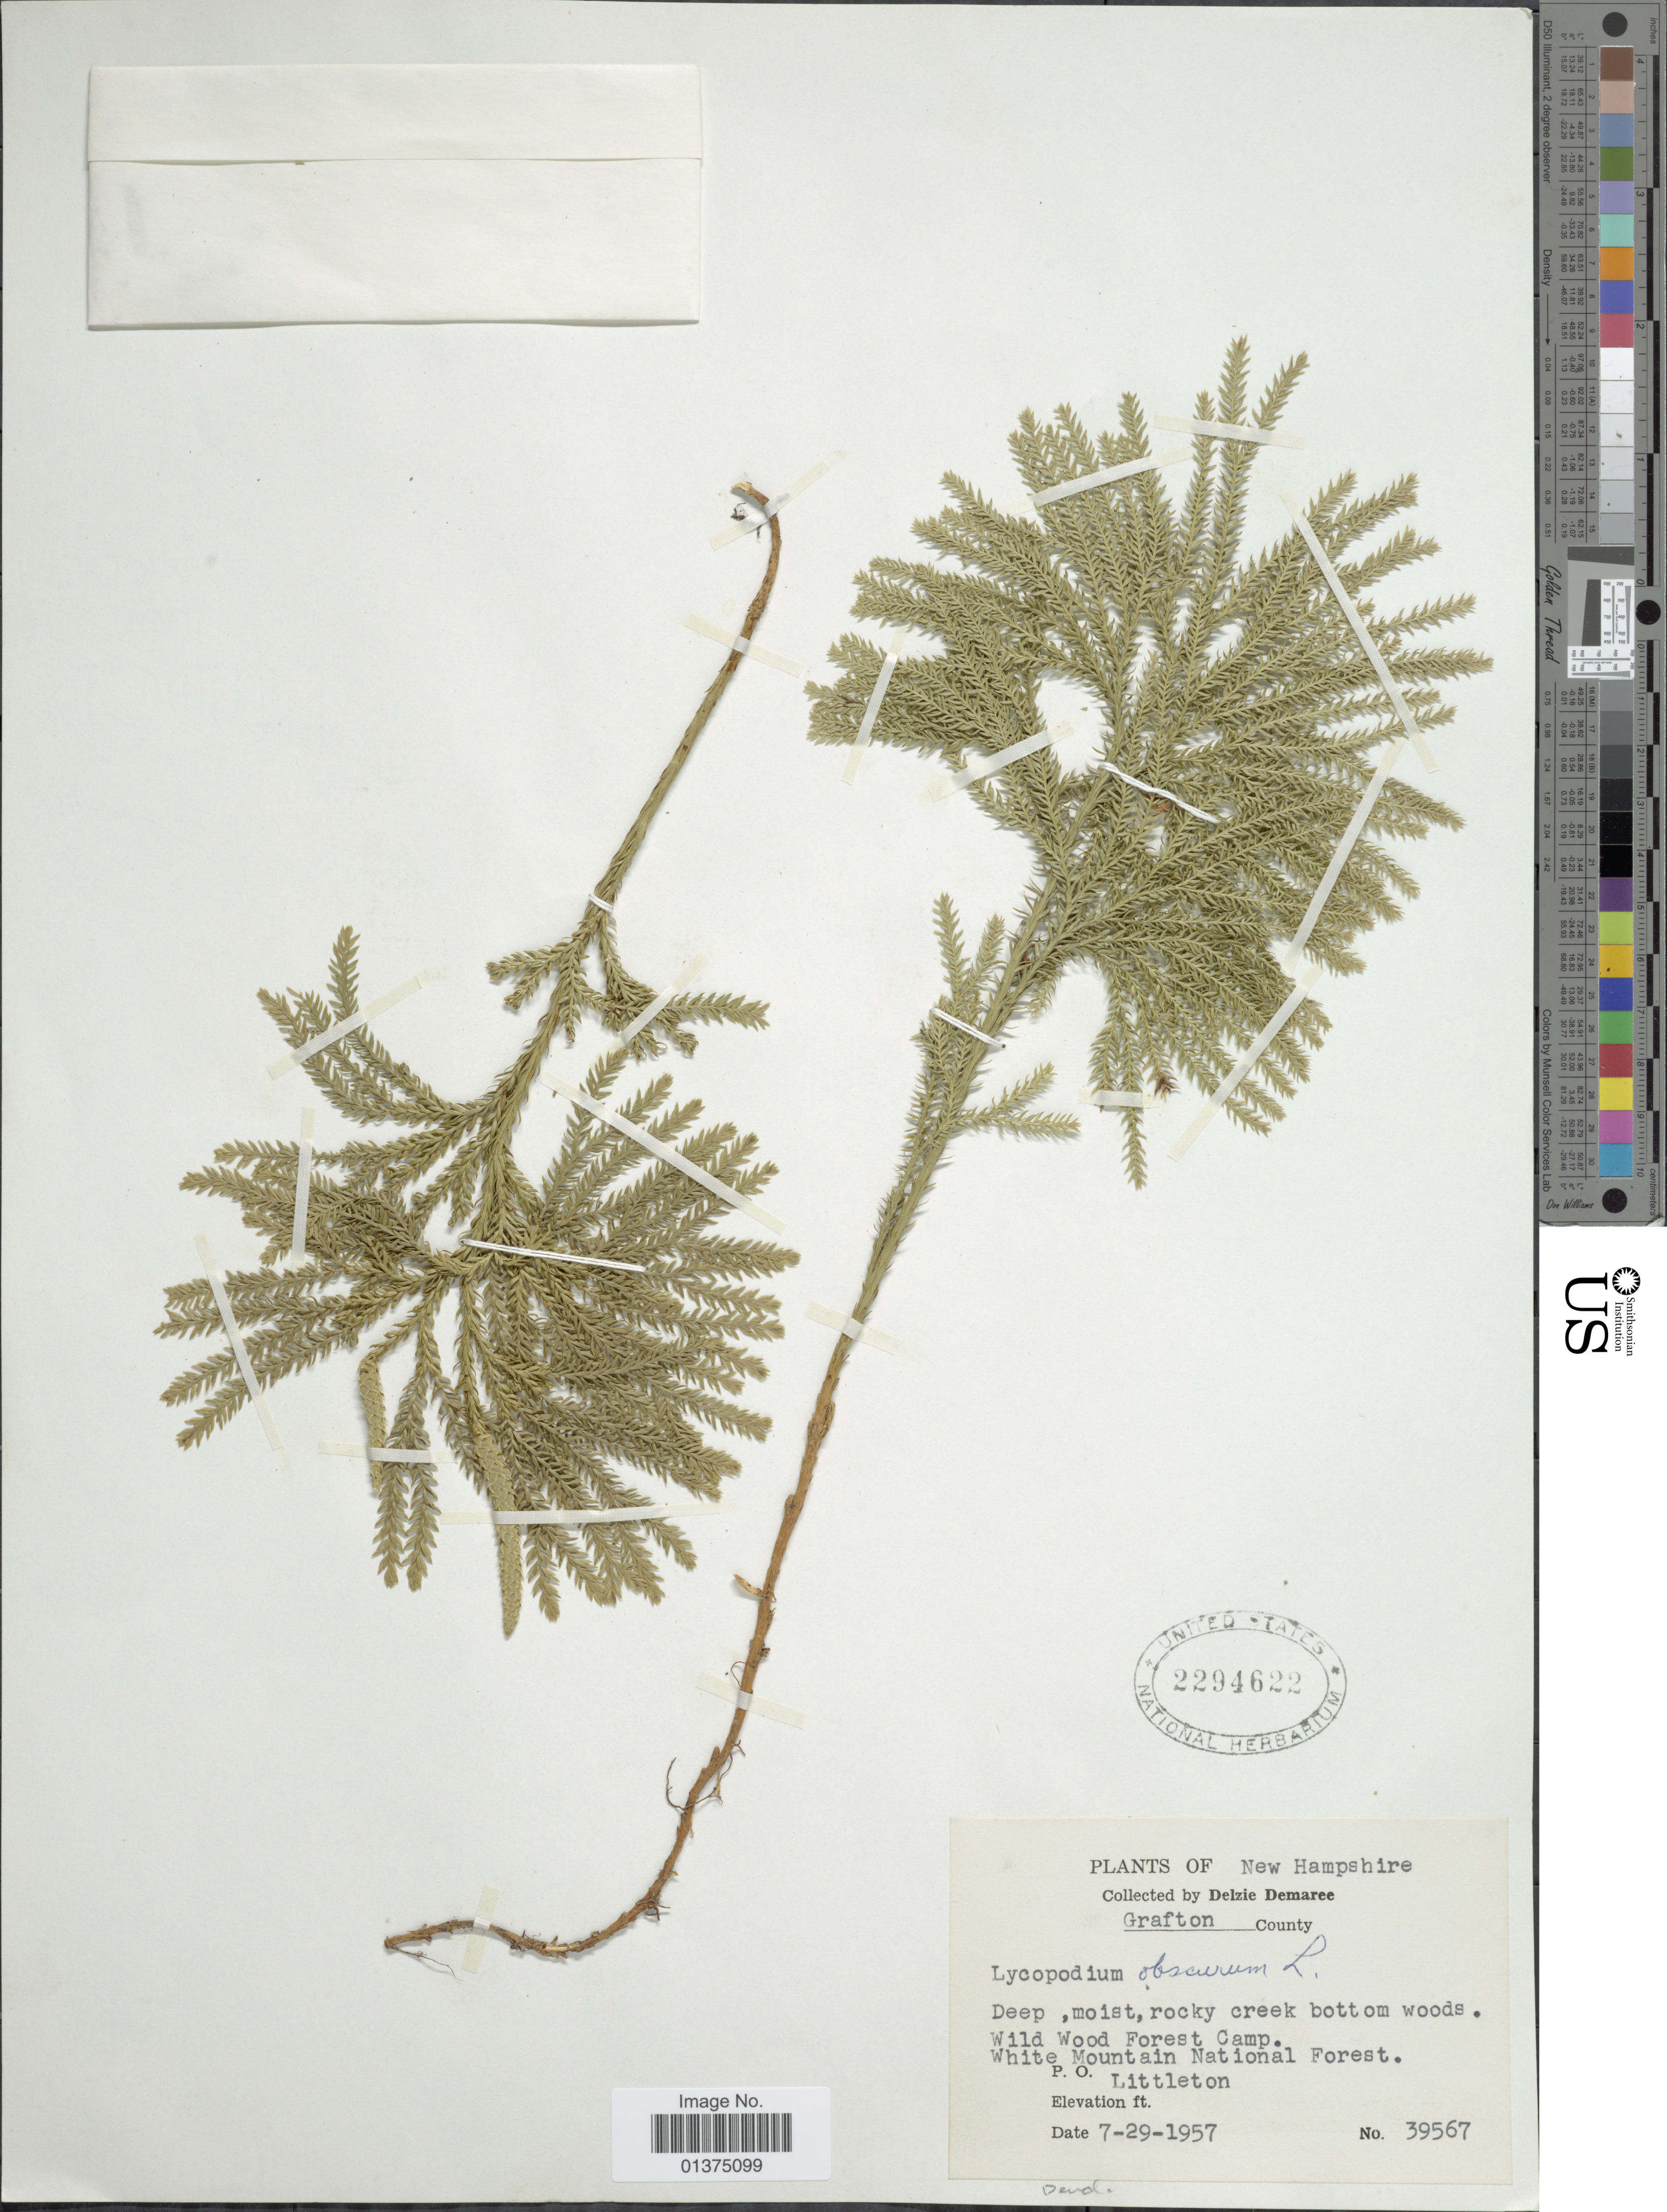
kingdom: Plantae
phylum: Tracheophyta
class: Lycopodiopsida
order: Lycopodiales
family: Lycopodiaceae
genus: Dendrolycopodium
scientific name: Dendrolycopodium dendroideum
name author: (Michx.) A. Haines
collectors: D. Demaree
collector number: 39567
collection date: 1957-07-29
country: United States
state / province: New Hampshire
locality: Grafton County, Wild Wood Forest Camp, White Mountain National Forest P.O. Littleton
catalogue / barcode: US 2294622